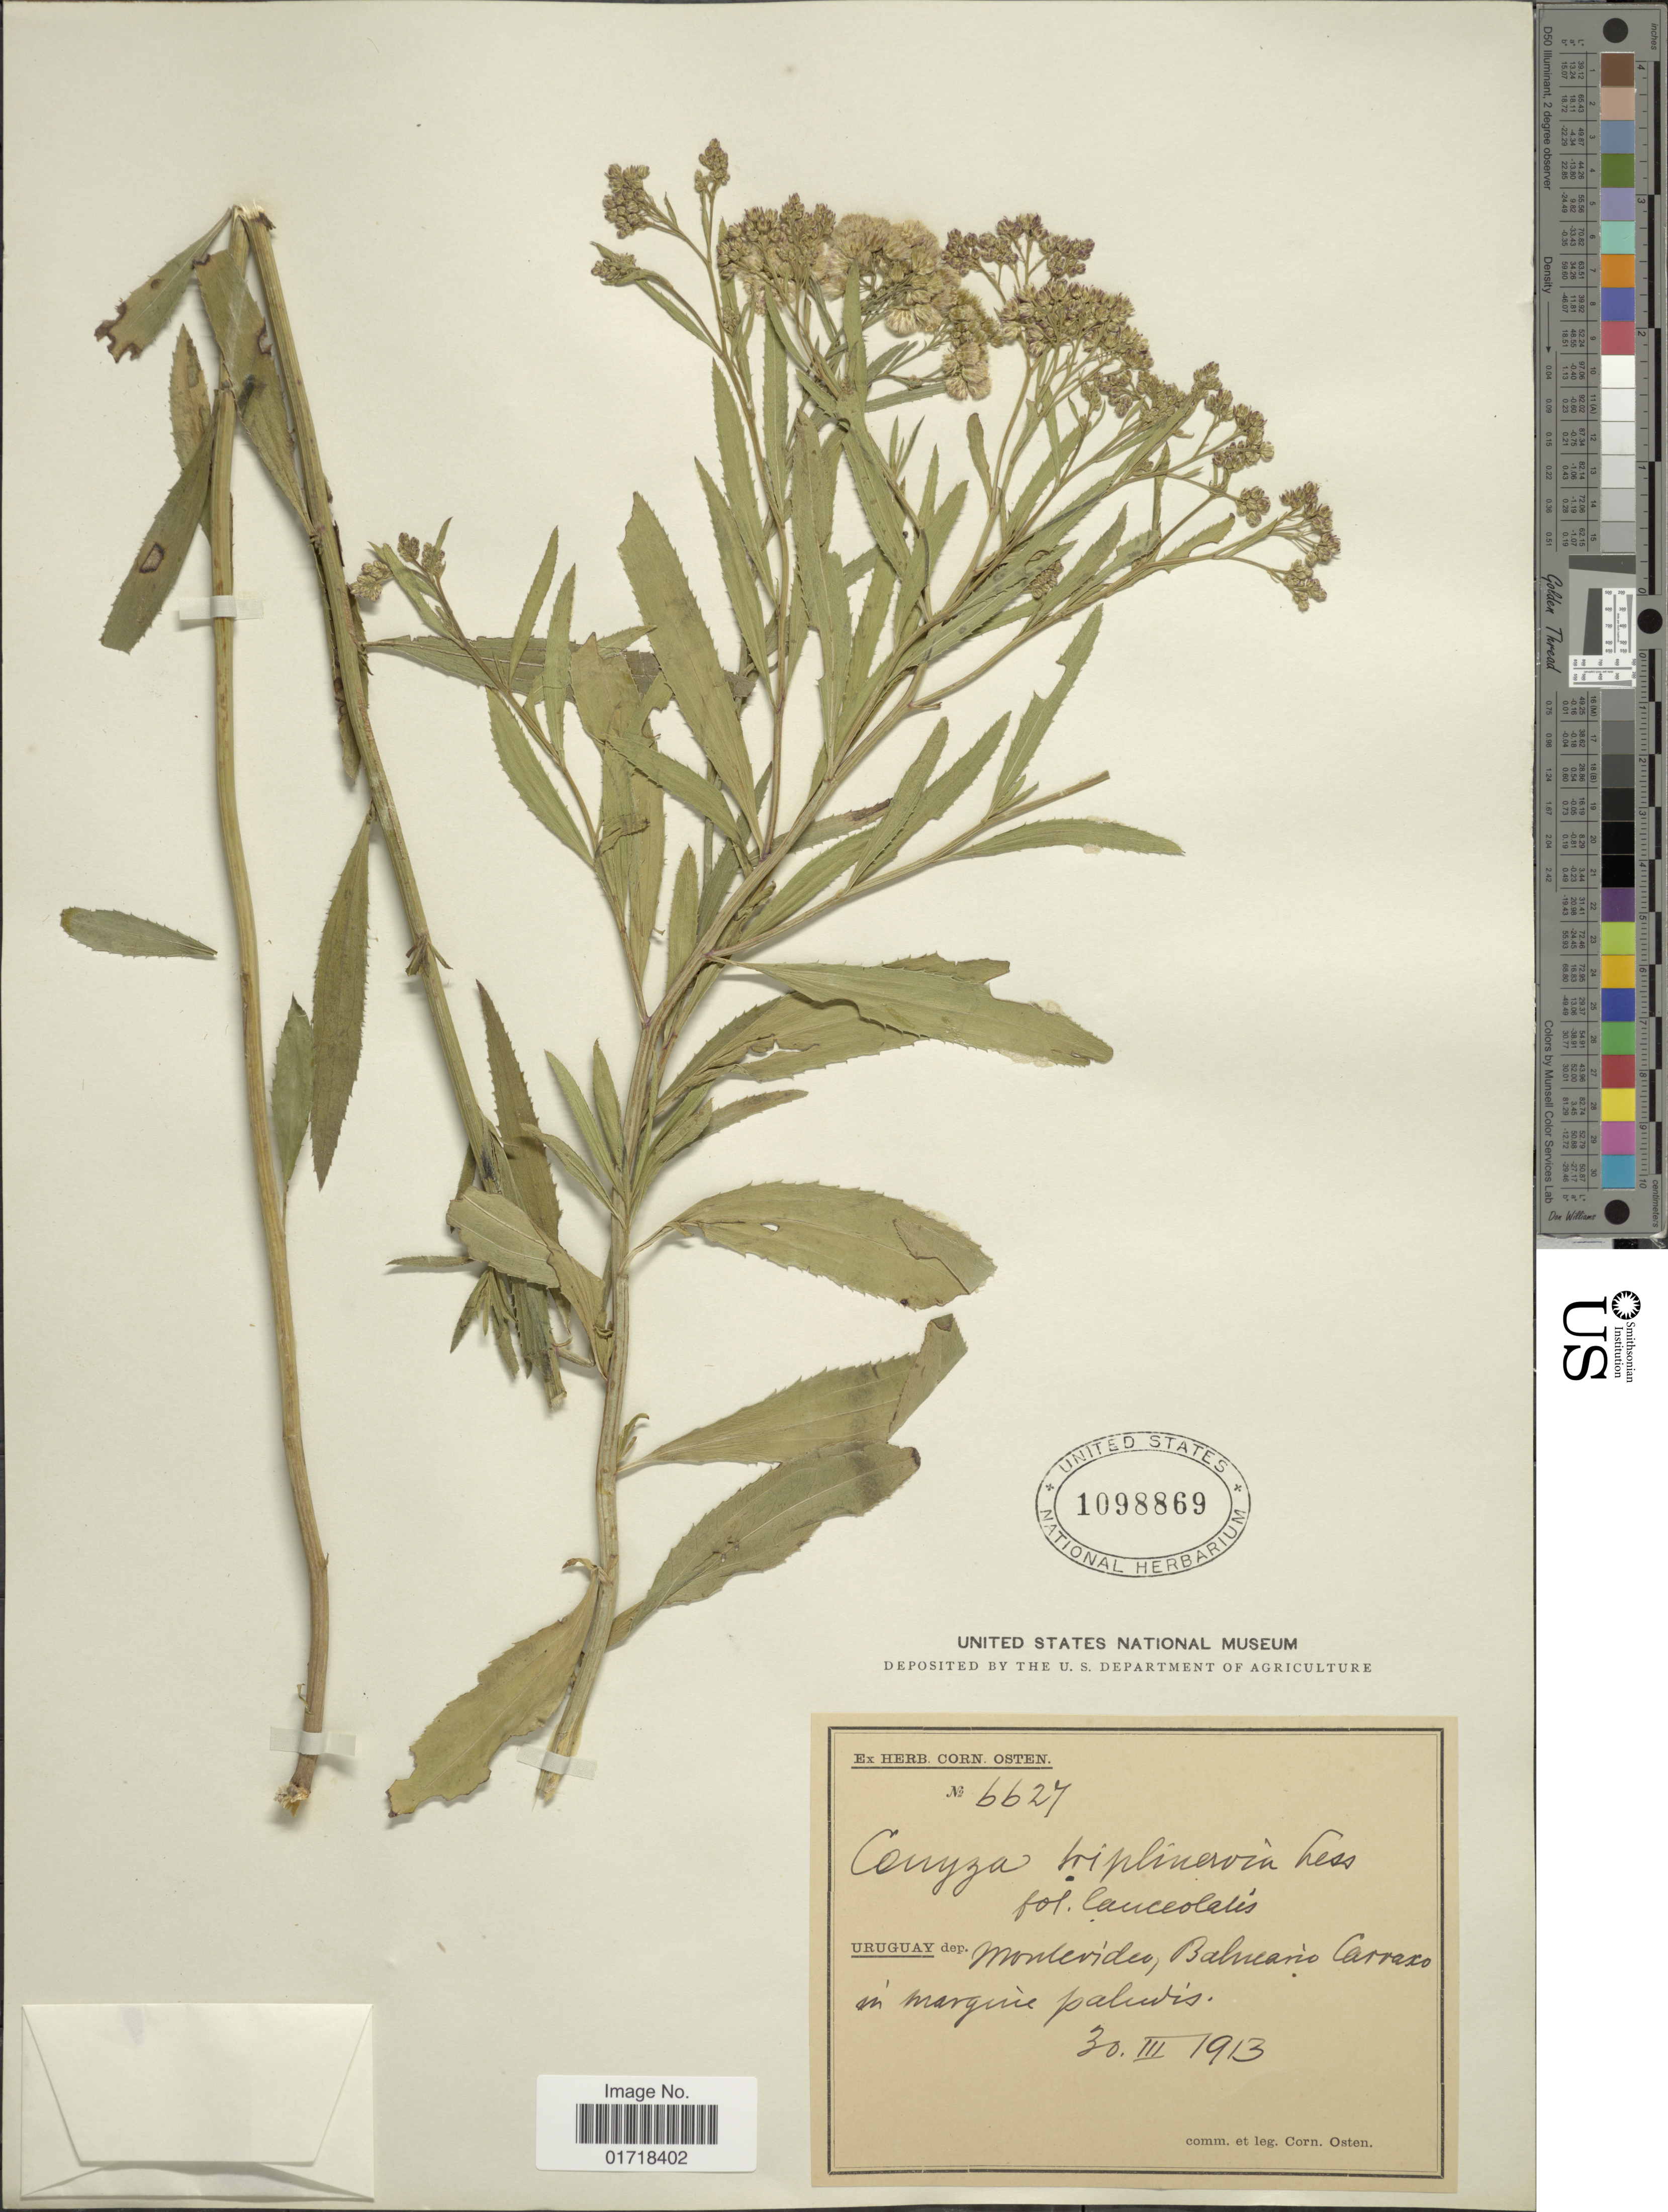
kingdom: Plantae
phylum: Tracheophyta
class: Magnoliopsida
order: Asterales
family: Asteraceae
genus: Baccharidastrum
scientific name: Baccharidastrum triplinervium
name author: (Less.) Cabrera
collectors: C. Osten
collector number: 6627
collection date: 1913-03-30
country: Uruguay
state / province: Montevideo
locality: Montevideo, Balucano, Carraco in margine paludis.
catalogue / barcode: US 1098869